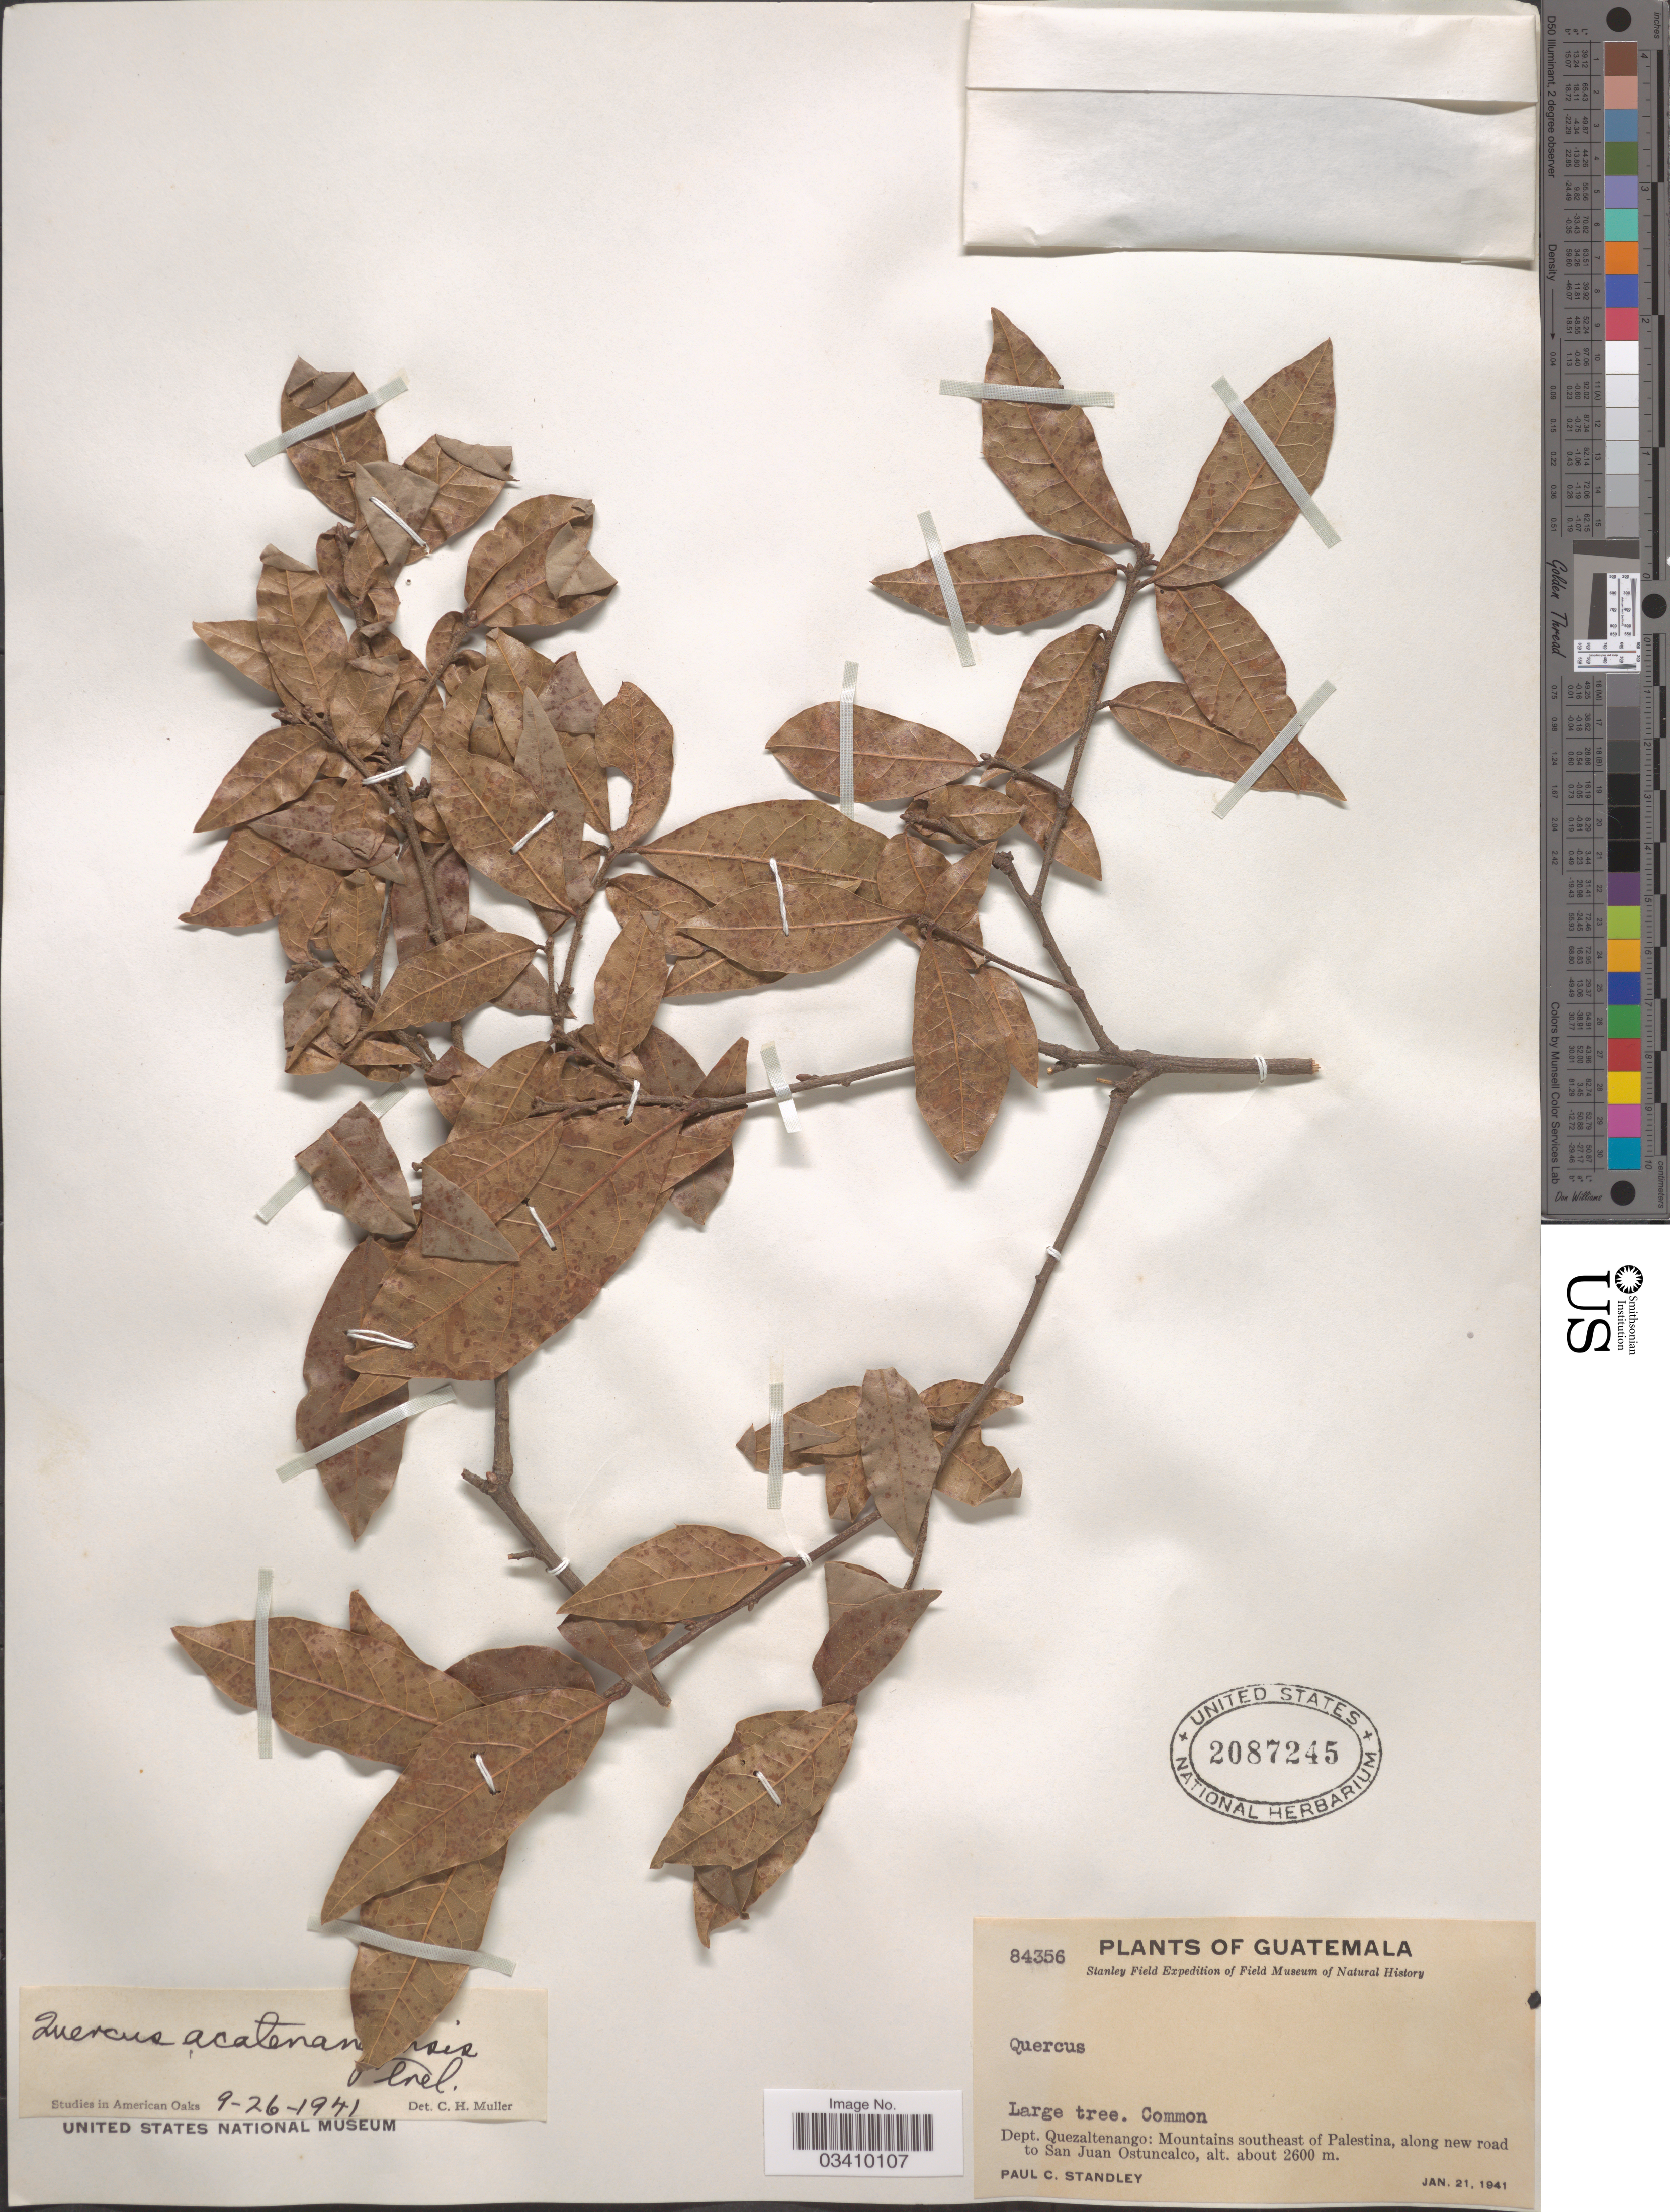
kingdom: Plantae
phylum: Tracheophyta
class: Magnoliopsida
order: Fagales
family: Fagaceae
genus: Quercus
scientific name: Quercus acatenangensis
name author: Trel.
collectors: P. C. Standley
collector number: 84356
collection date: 1941-01-21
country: Guatemala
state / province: Quetzaltenango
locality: Dept. Quezaltenango: Mountains southeast of Palestina, along new road to San Juan Ostuncalco.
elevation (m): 2600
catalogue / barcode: US 2087245